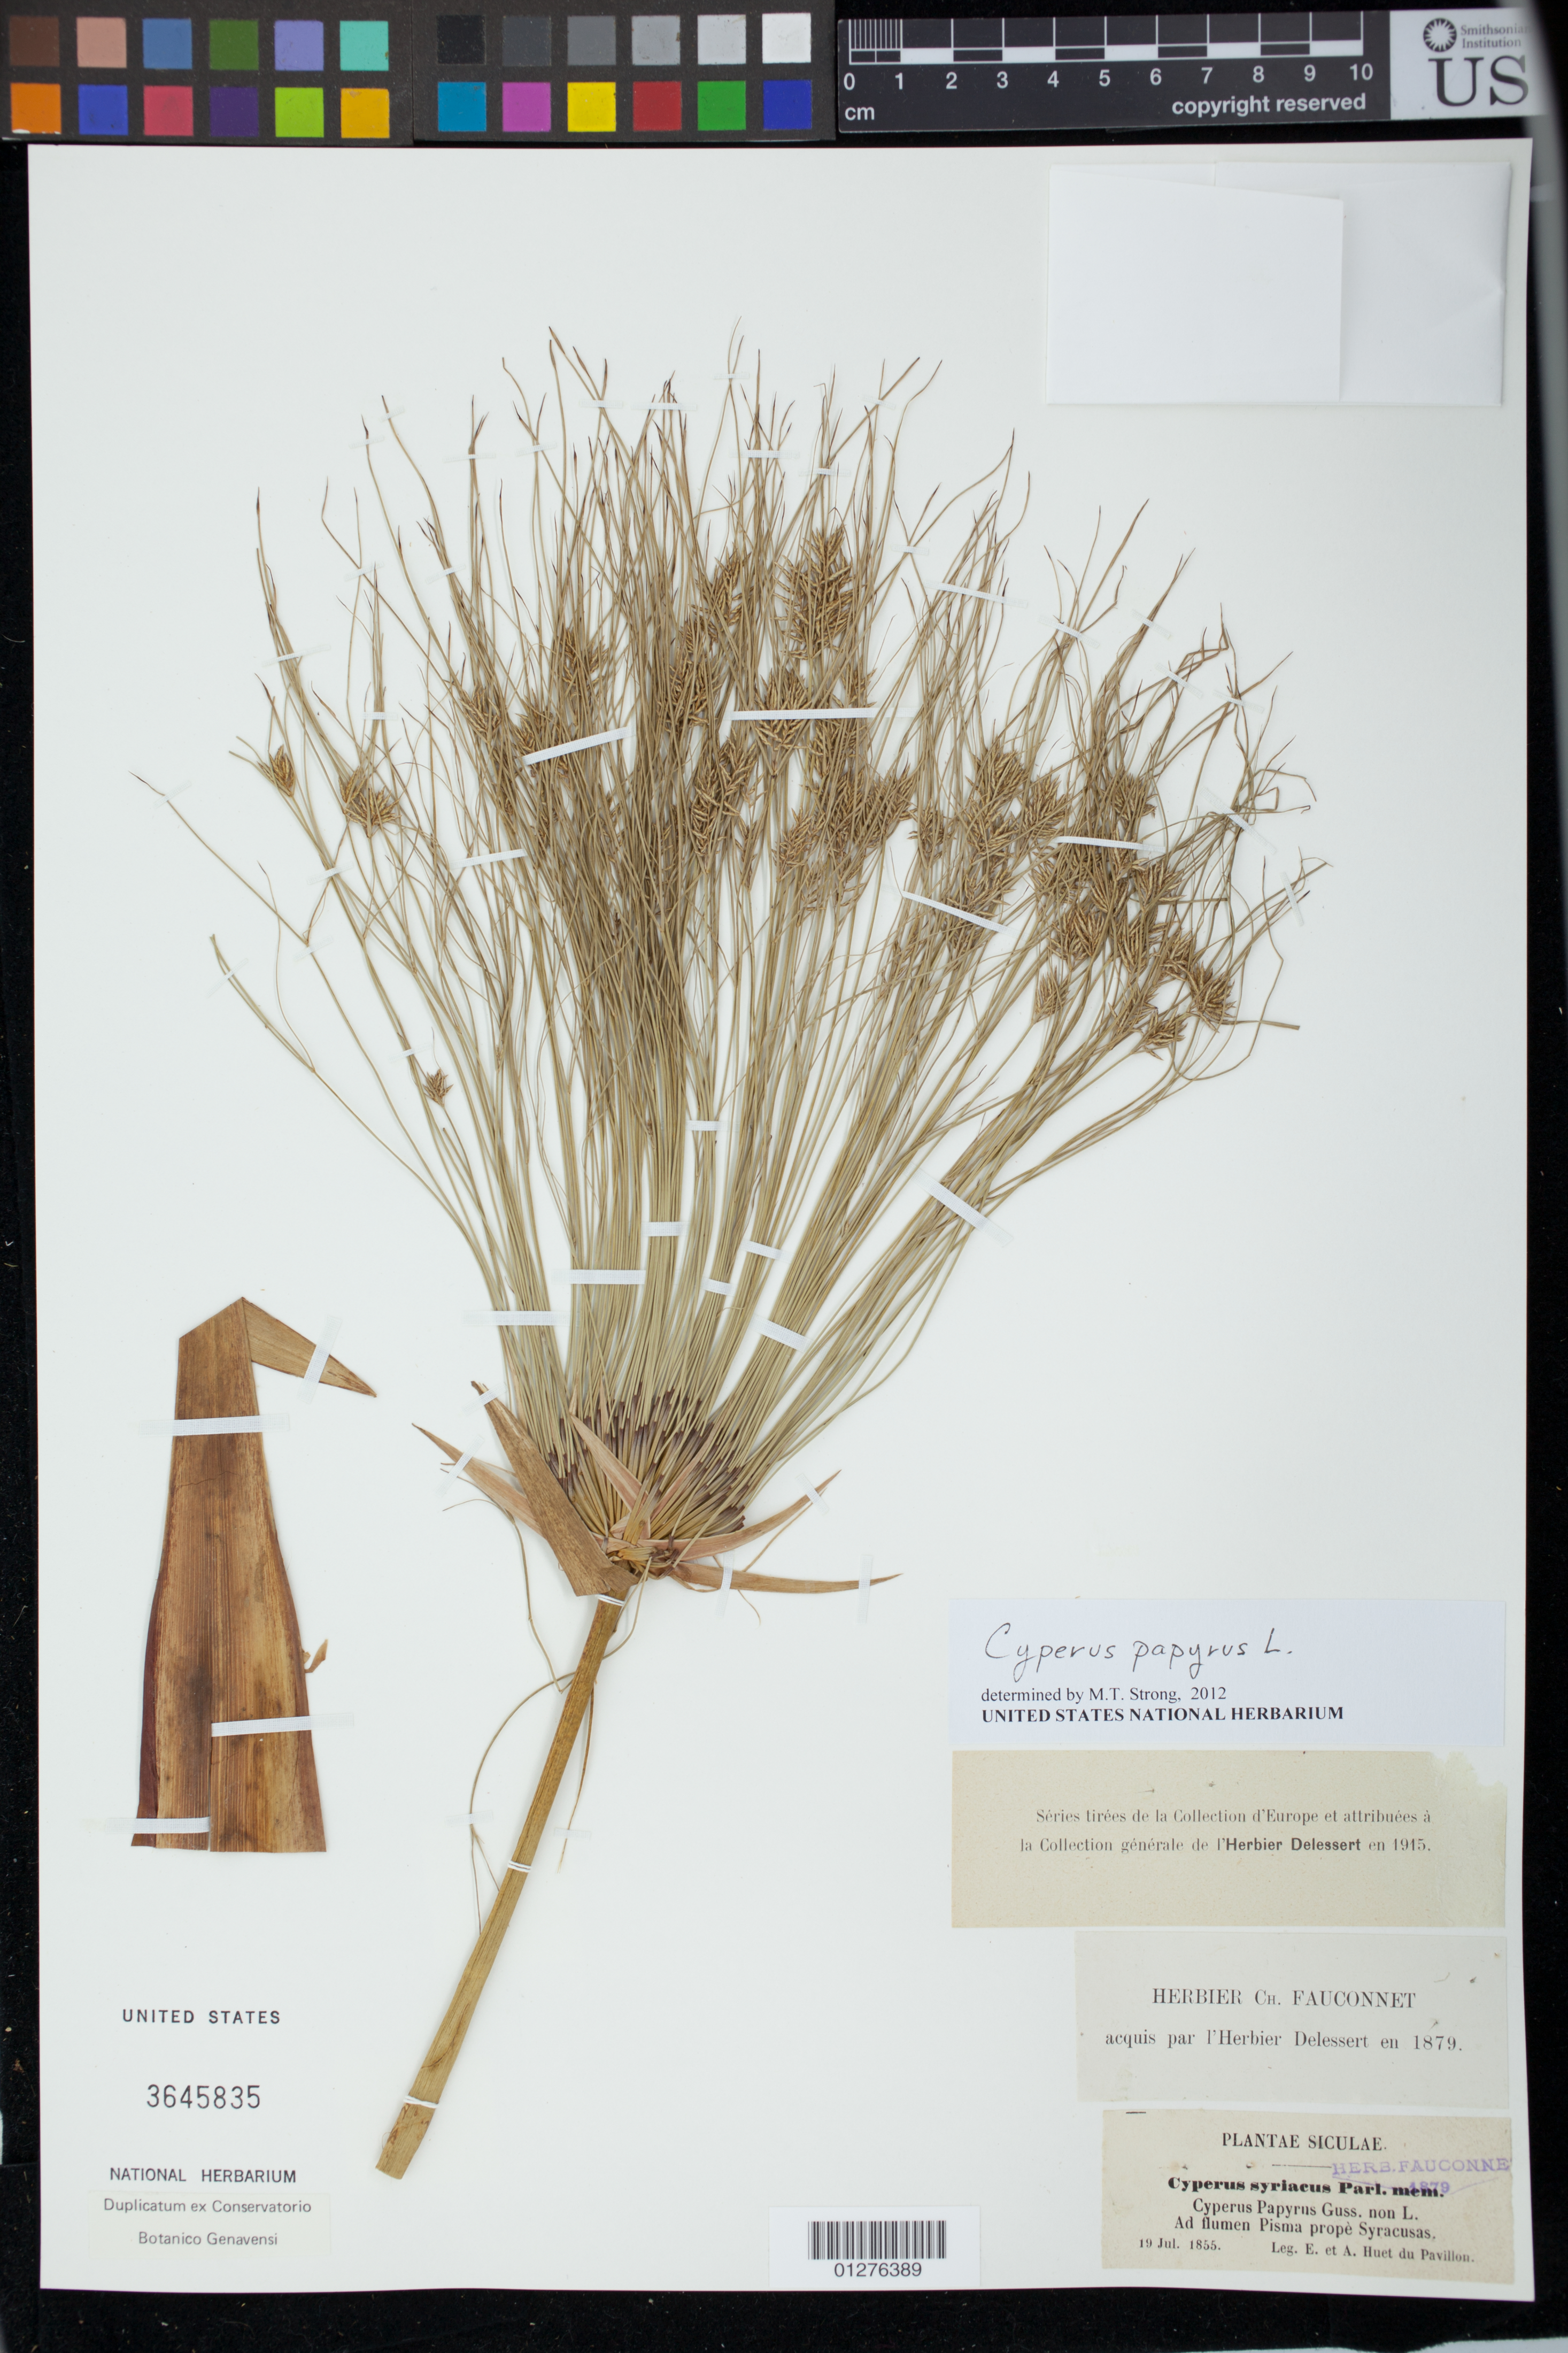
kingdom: Plantae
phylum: Tracheophyta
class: Liliopsida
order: Poales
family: Cyperaceae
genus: Cyperus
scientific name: Cyperus papyrus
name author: L.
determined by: Strong, M. T., (US), Smithsonian Institution - National Museum of Natural History (UNITED STATES)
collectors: E. Huet du Pavillon & A. Huet du Pavillon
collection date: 1855-07-19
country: Italy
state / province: Siciliana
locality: Ad flumen Pisma prope Syracusas.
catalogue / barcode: US 3645835